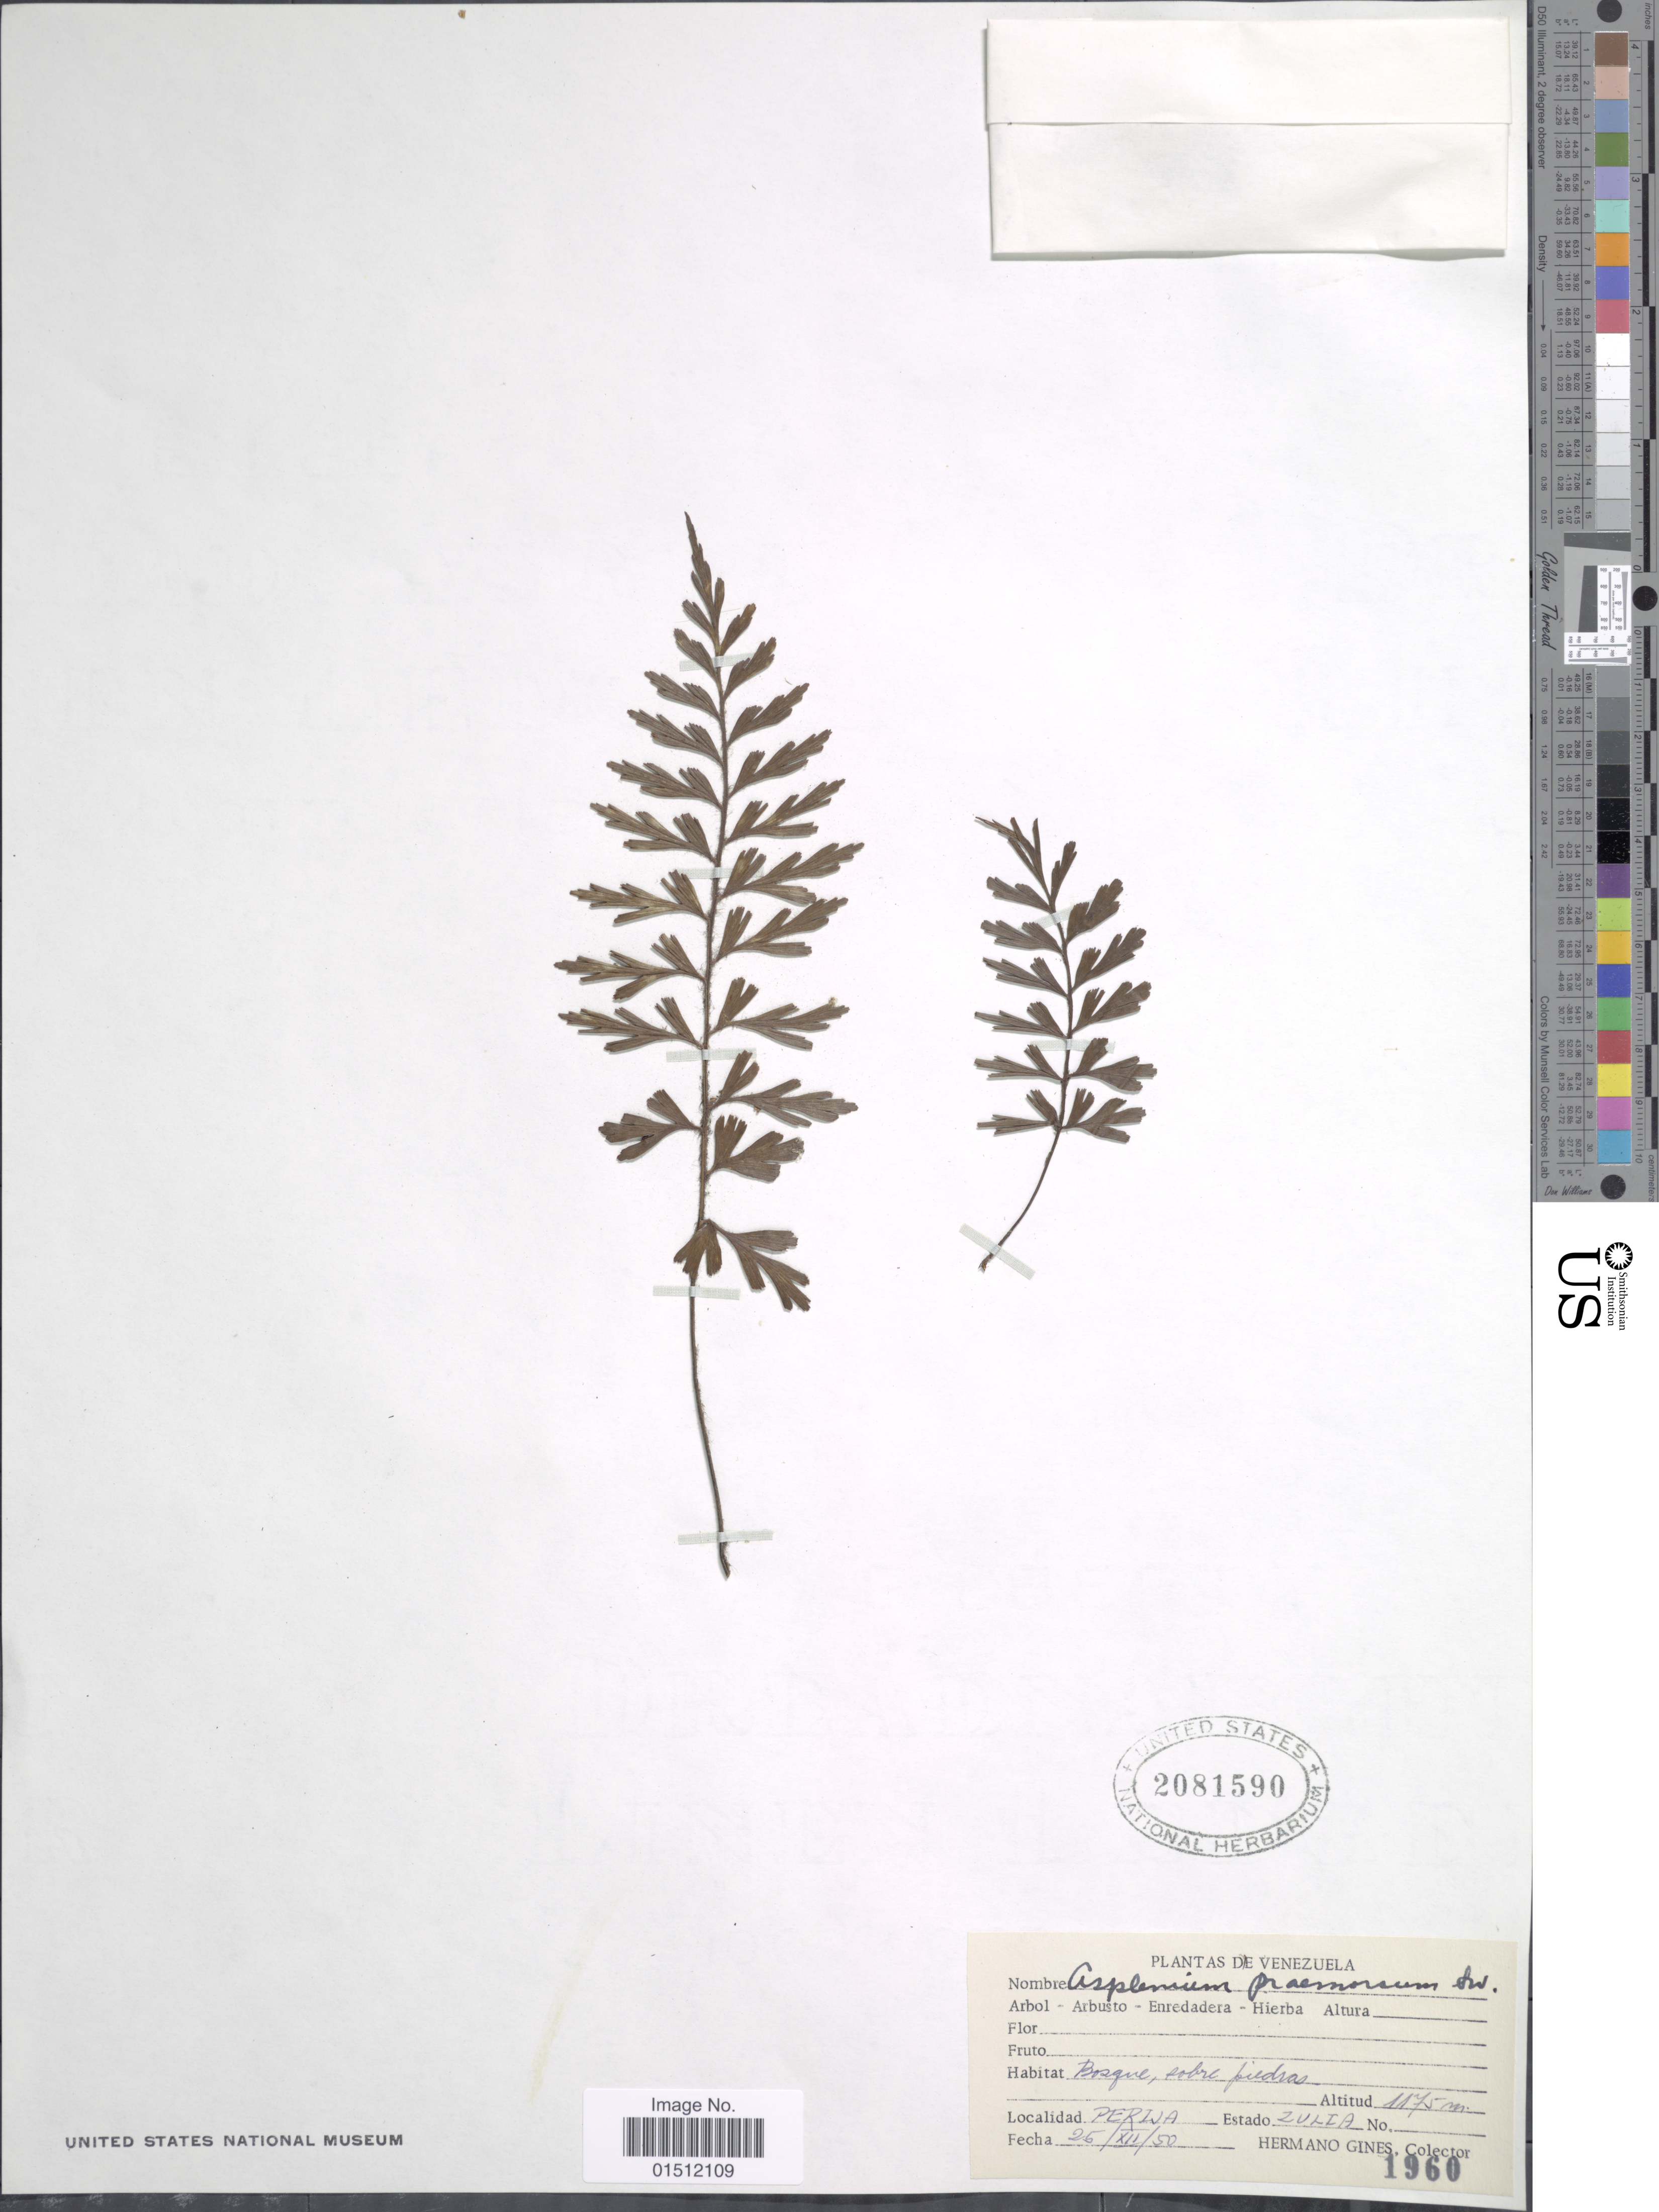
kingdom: Plantae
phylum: Tracheophyta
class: Polypodiopsida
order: Polypodiales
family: Aspleniaceae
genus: Asplenium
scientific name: Asplenium praemorsum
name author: Sw.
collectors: Bro. Gines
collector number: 1960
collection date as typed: Transcribed d/m/y: 25/12/50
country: Venezuela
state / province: Zulia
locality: Perija, Zulia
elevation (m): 1175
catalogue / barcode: US 2081590